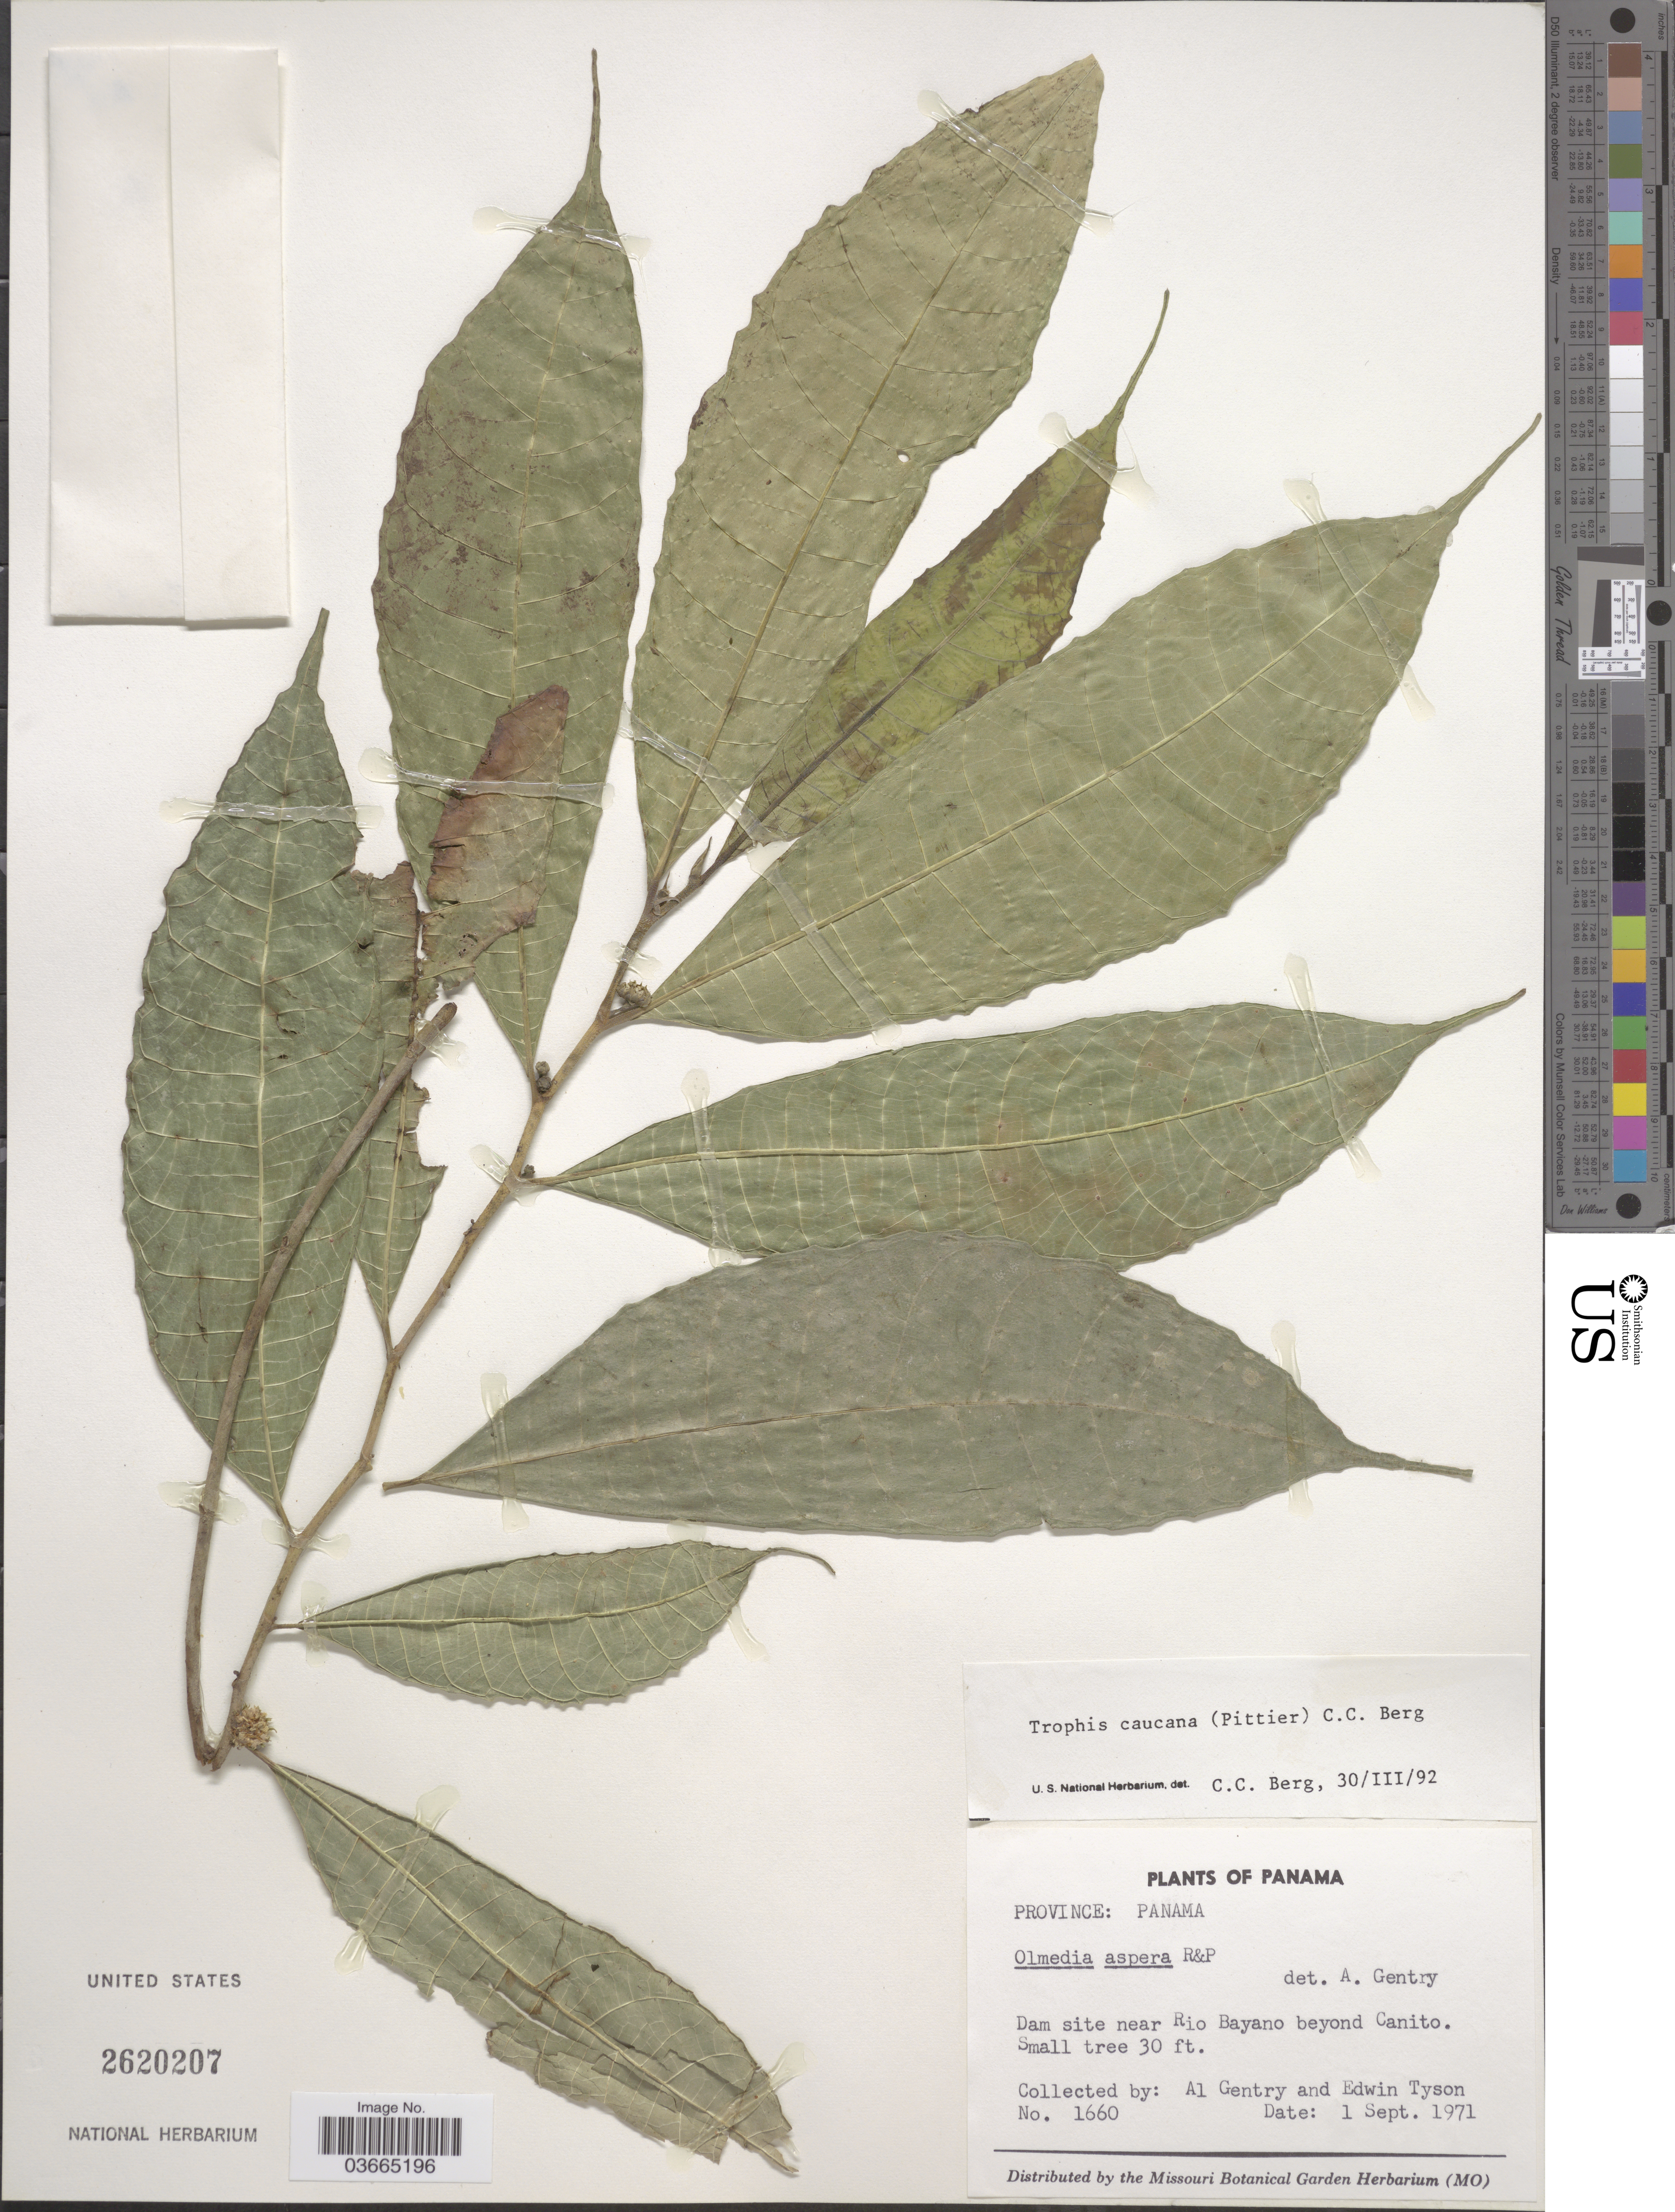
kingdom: Plantae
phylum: Tracheophyta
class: Magnoliopsida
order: Rosales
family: Moraceae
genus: Olmedia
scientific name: Olmedia aspera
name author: Ruiz & Pav.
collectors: A. H. Gentry & E. L. Tyson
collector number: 1660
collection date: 1971-09-01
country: Panama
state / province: Panamá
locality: Dam site near Rio Bayano beyond Canito.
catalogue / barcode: US 2620207